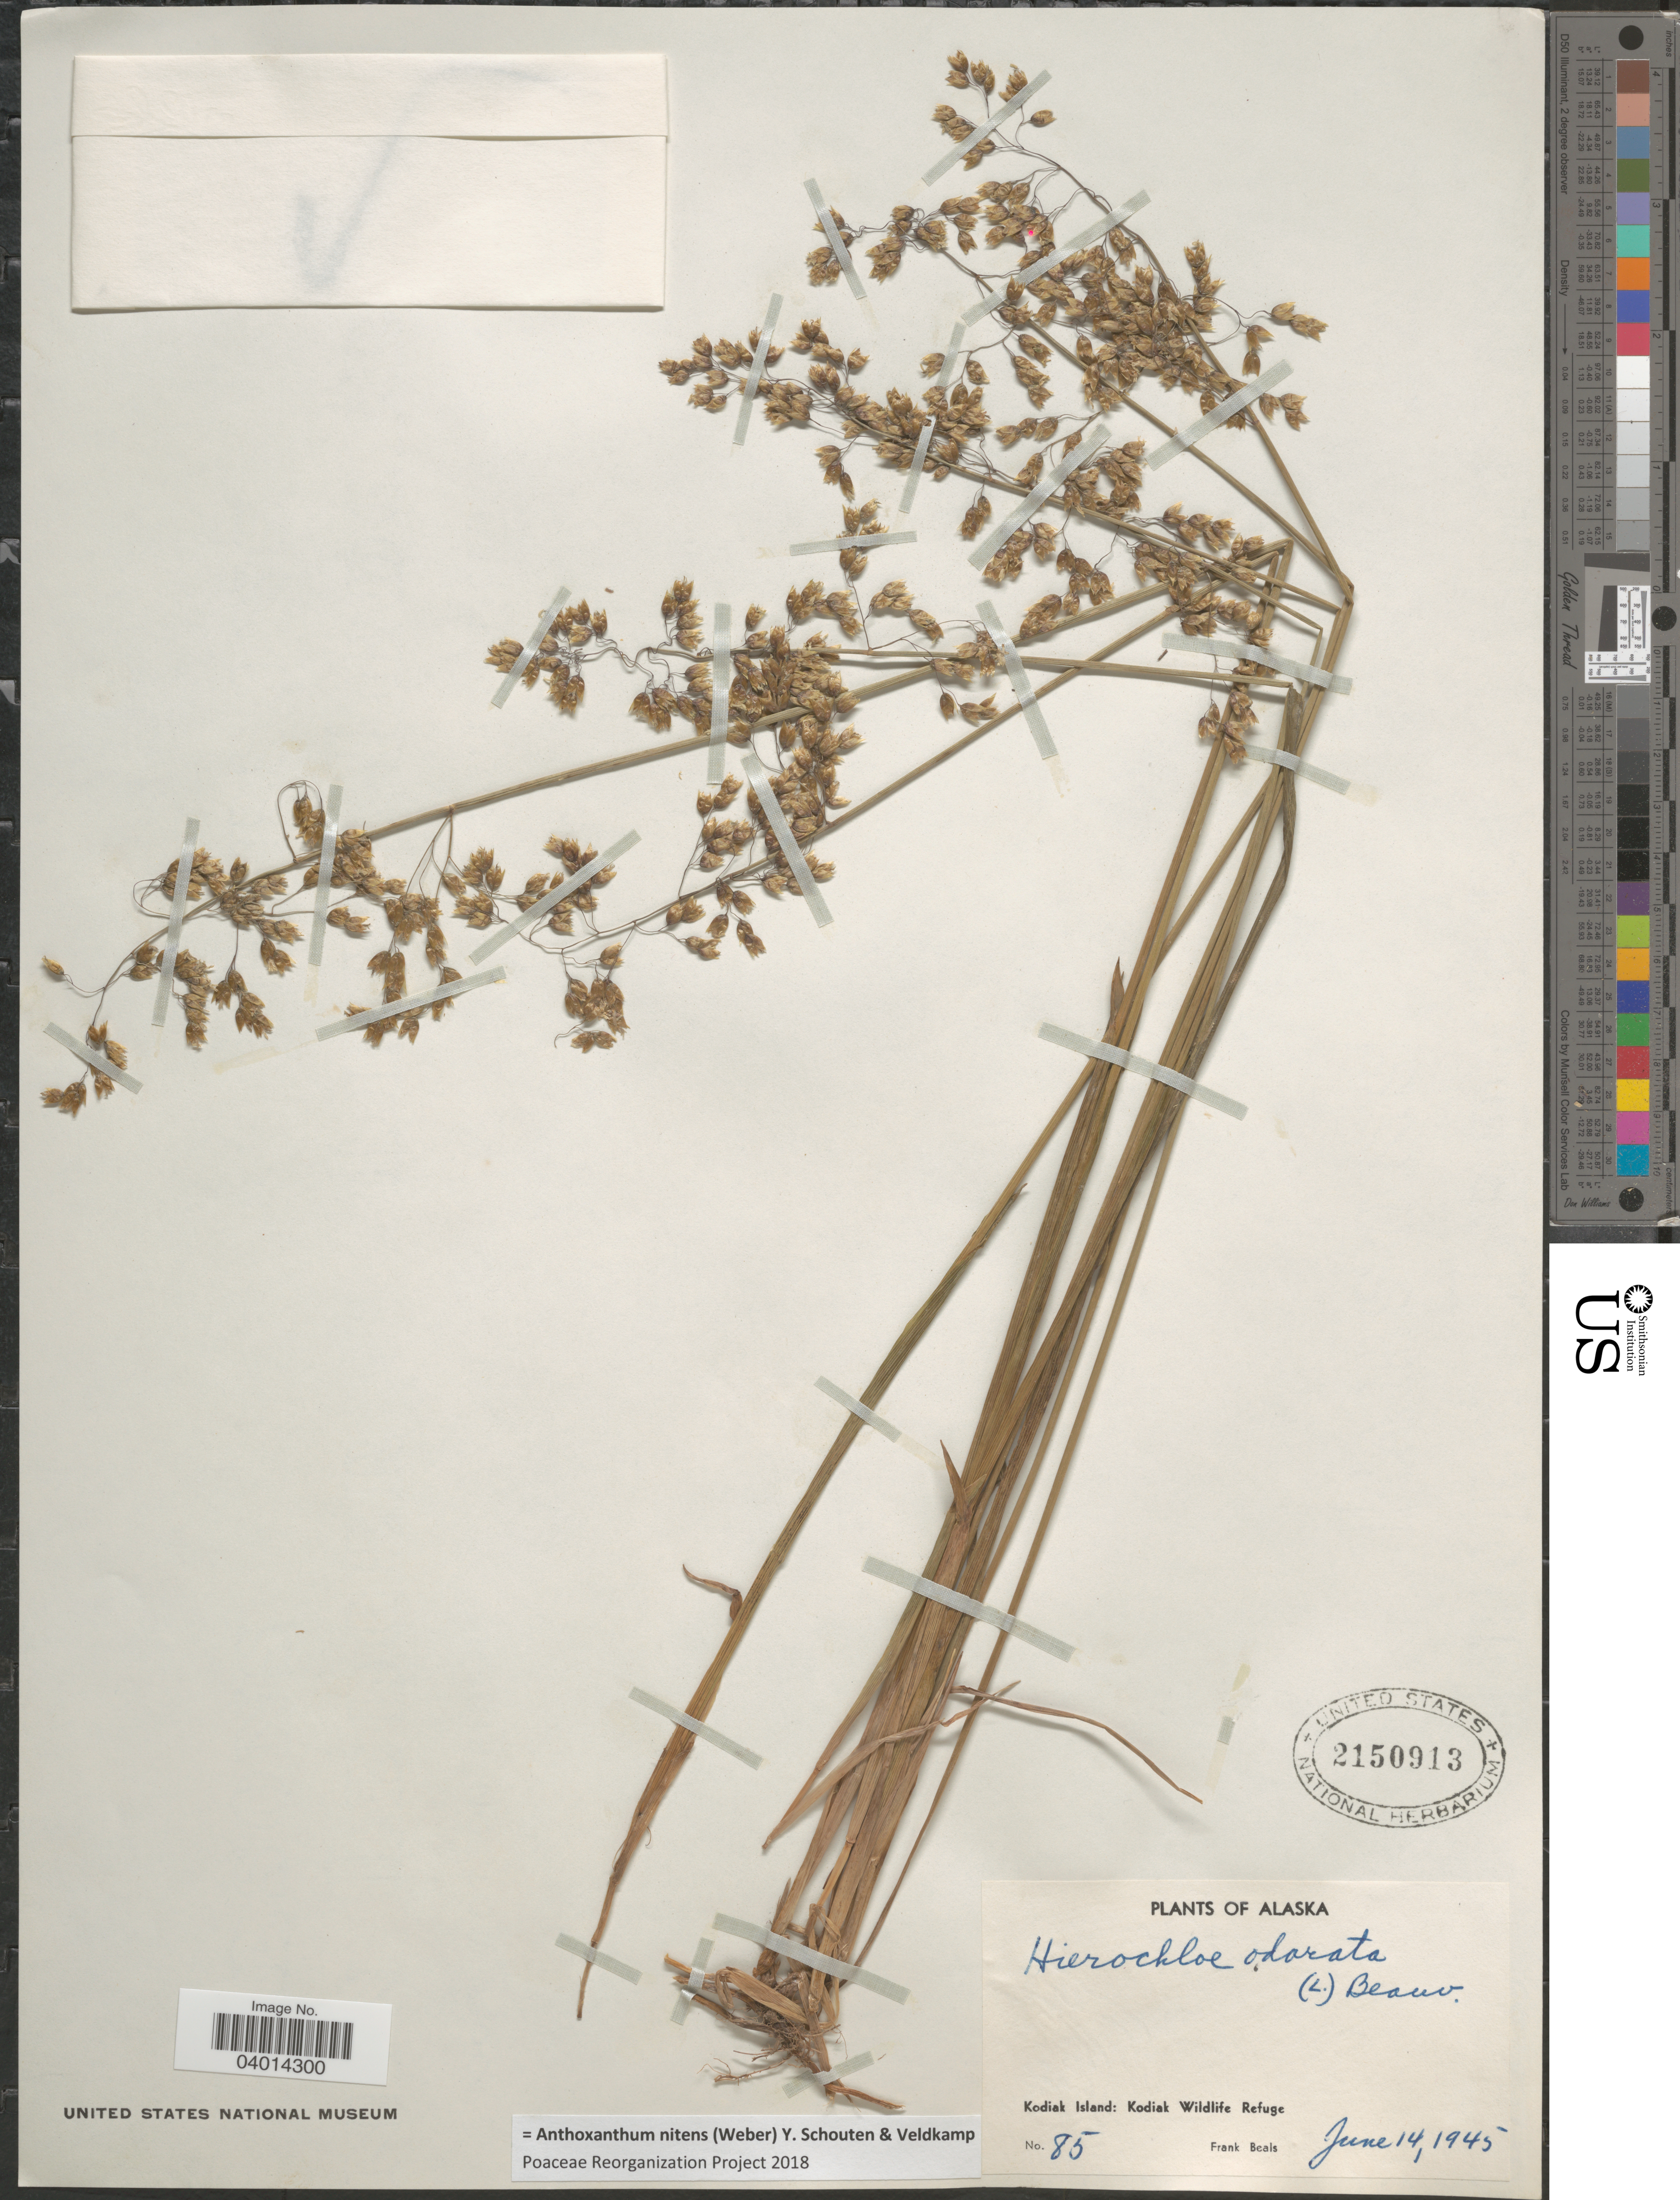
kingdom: Plantae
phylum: Tracheophyta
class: Liliopsida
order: Poales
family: Poaceae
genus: Anthoxanthum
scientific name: Anthoxanthum nitens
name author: (G.H. Weber) R.T.A. Schouten & Veldkamp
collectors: F. Beals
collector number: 85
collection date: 1945-06-14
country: United States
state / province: Alaska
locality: Kodiak Island: Kodiak Wildlife Refuge.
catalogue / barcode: US 2150913